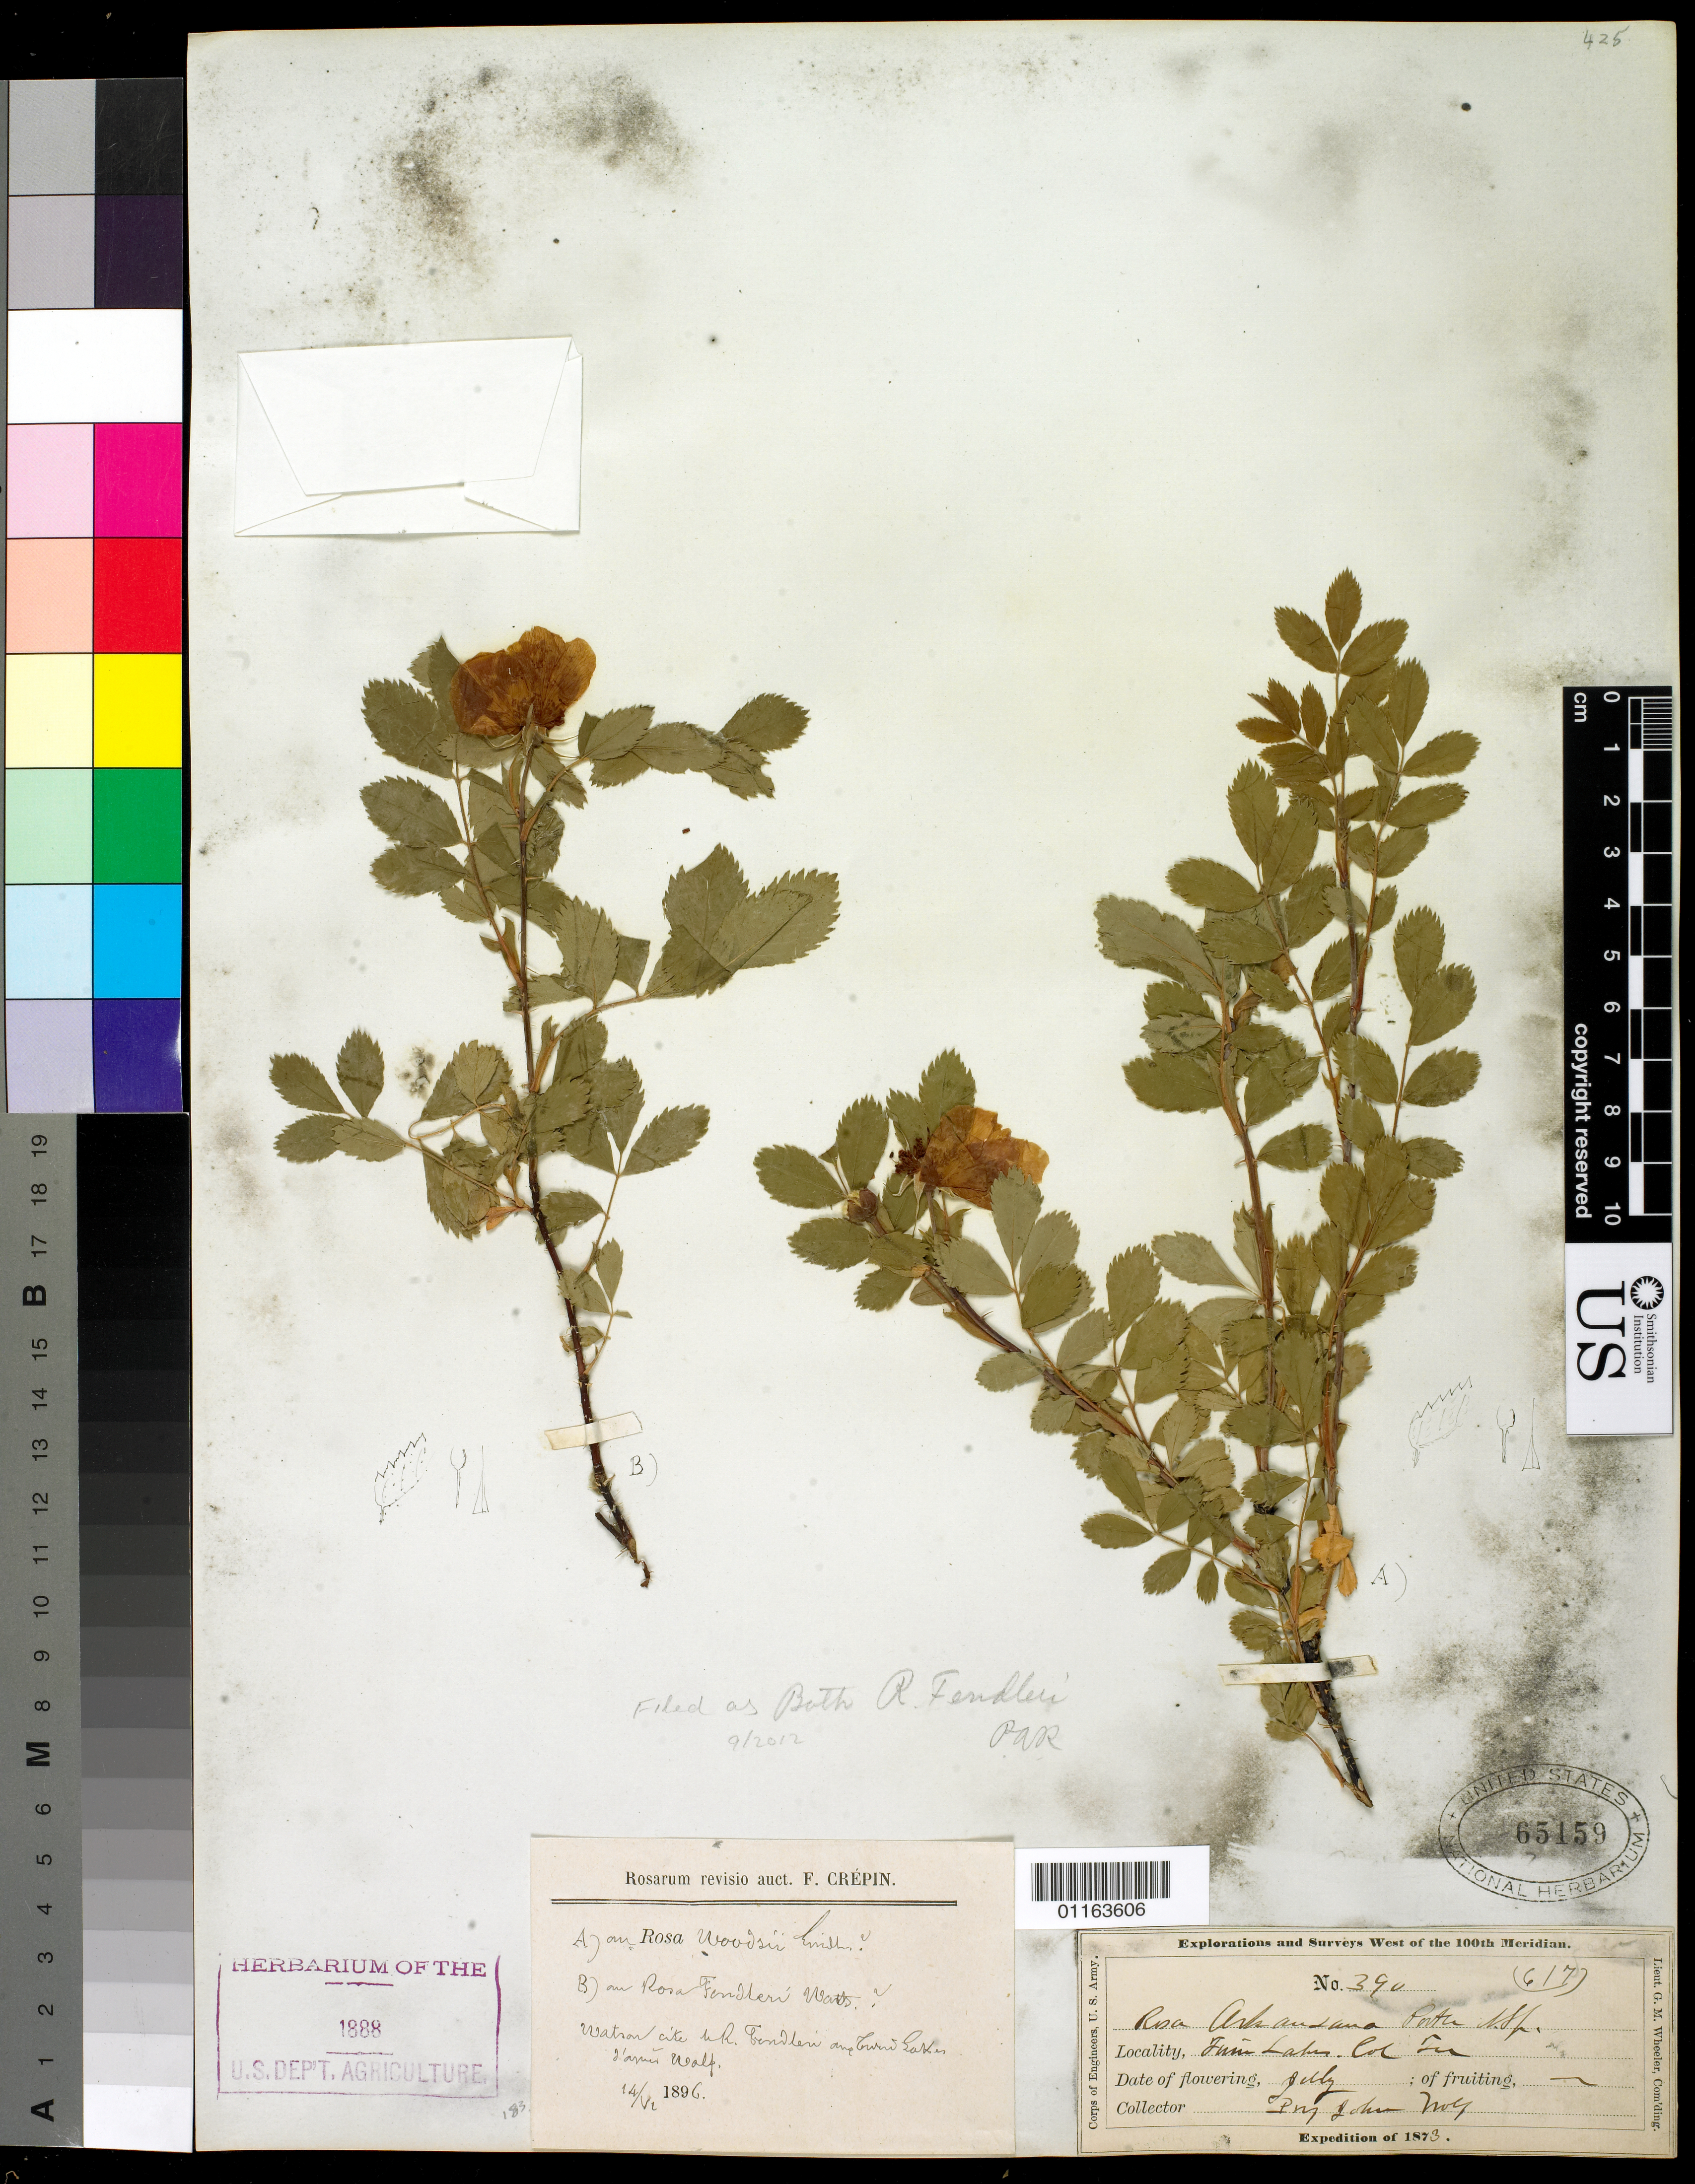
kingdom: Plantae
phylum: Tracheophyta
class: Magnoliopsida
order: Rosales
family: Rosaceae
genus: Rosa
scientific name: Rosa fendleri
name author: Crép.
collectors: J. Wolf & J. T. Rothrock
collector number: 390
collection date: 1873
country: United States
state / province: Colorado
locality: Twin Lake.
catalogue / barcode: US 65159